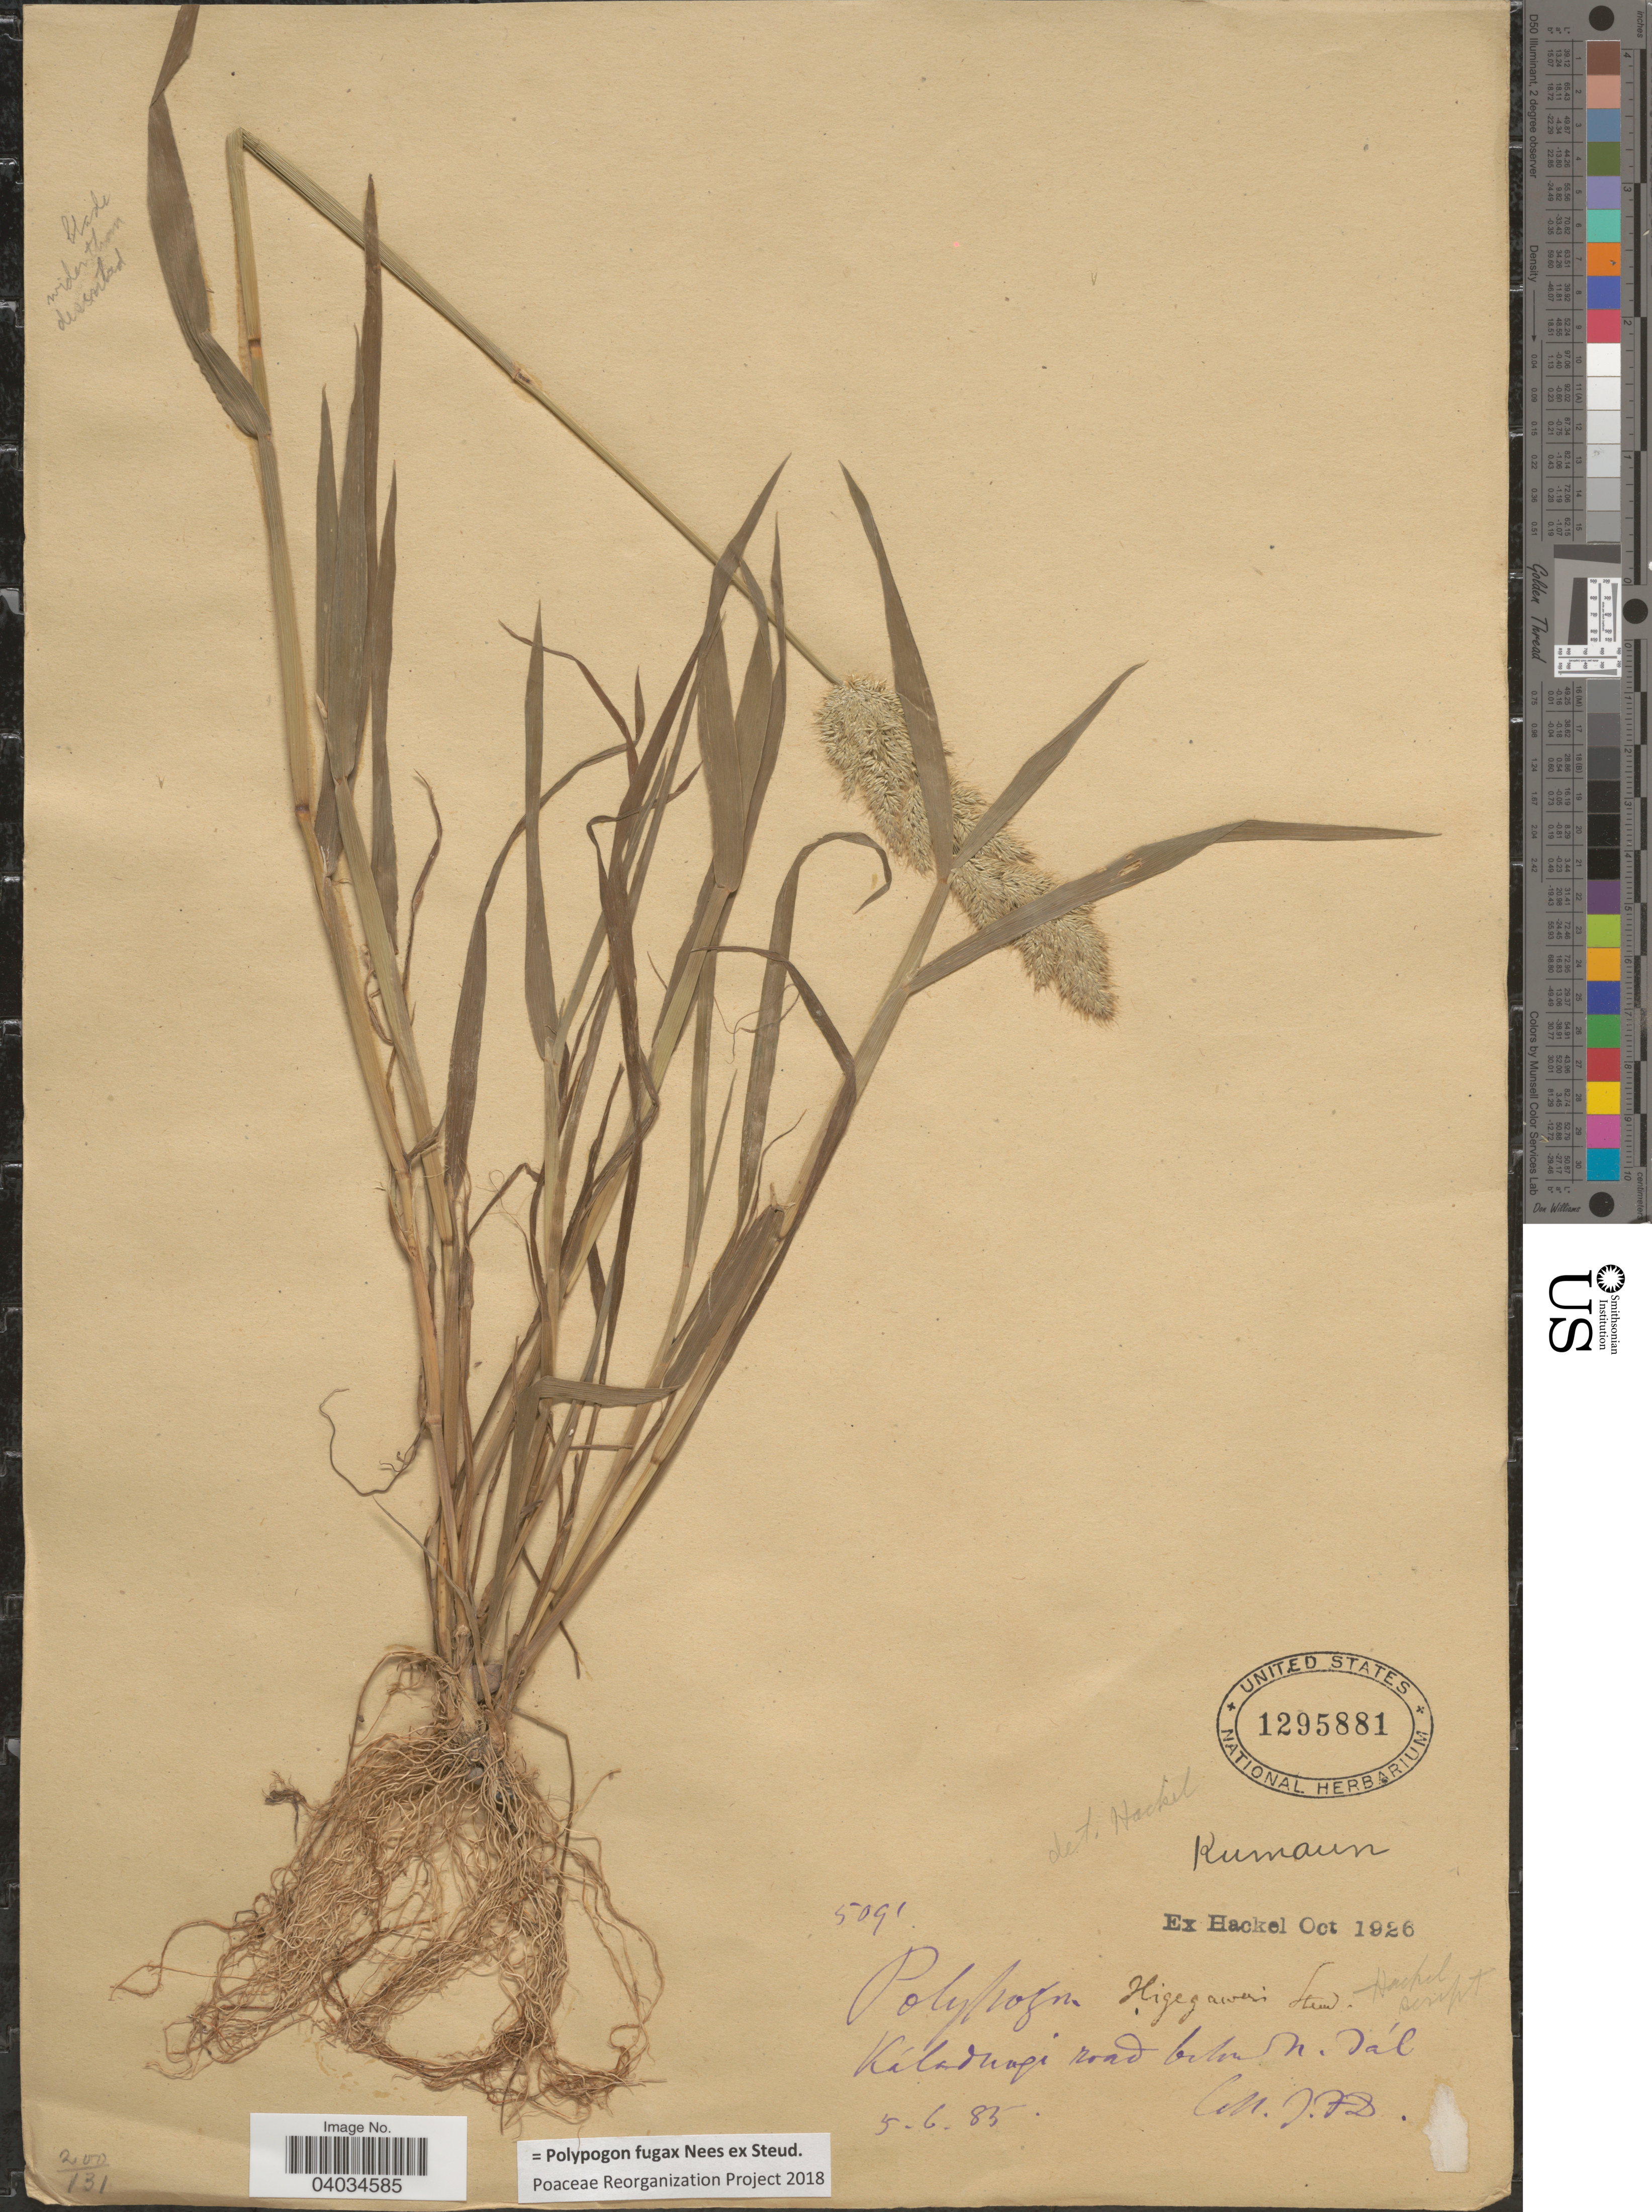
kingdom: Plantae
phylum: Tracheophyta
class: Liliopsida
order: Poales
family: Poaceae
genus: Polypogon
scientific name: Polypogon fugax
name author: Nees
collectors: J. F. S.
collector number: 5091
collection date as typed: Transcribed d/m/y: 5/6/85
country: India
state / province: Uttarakhand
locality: Kumaun. Kaladhagi road below N. Dal.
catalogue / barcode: US 1295881